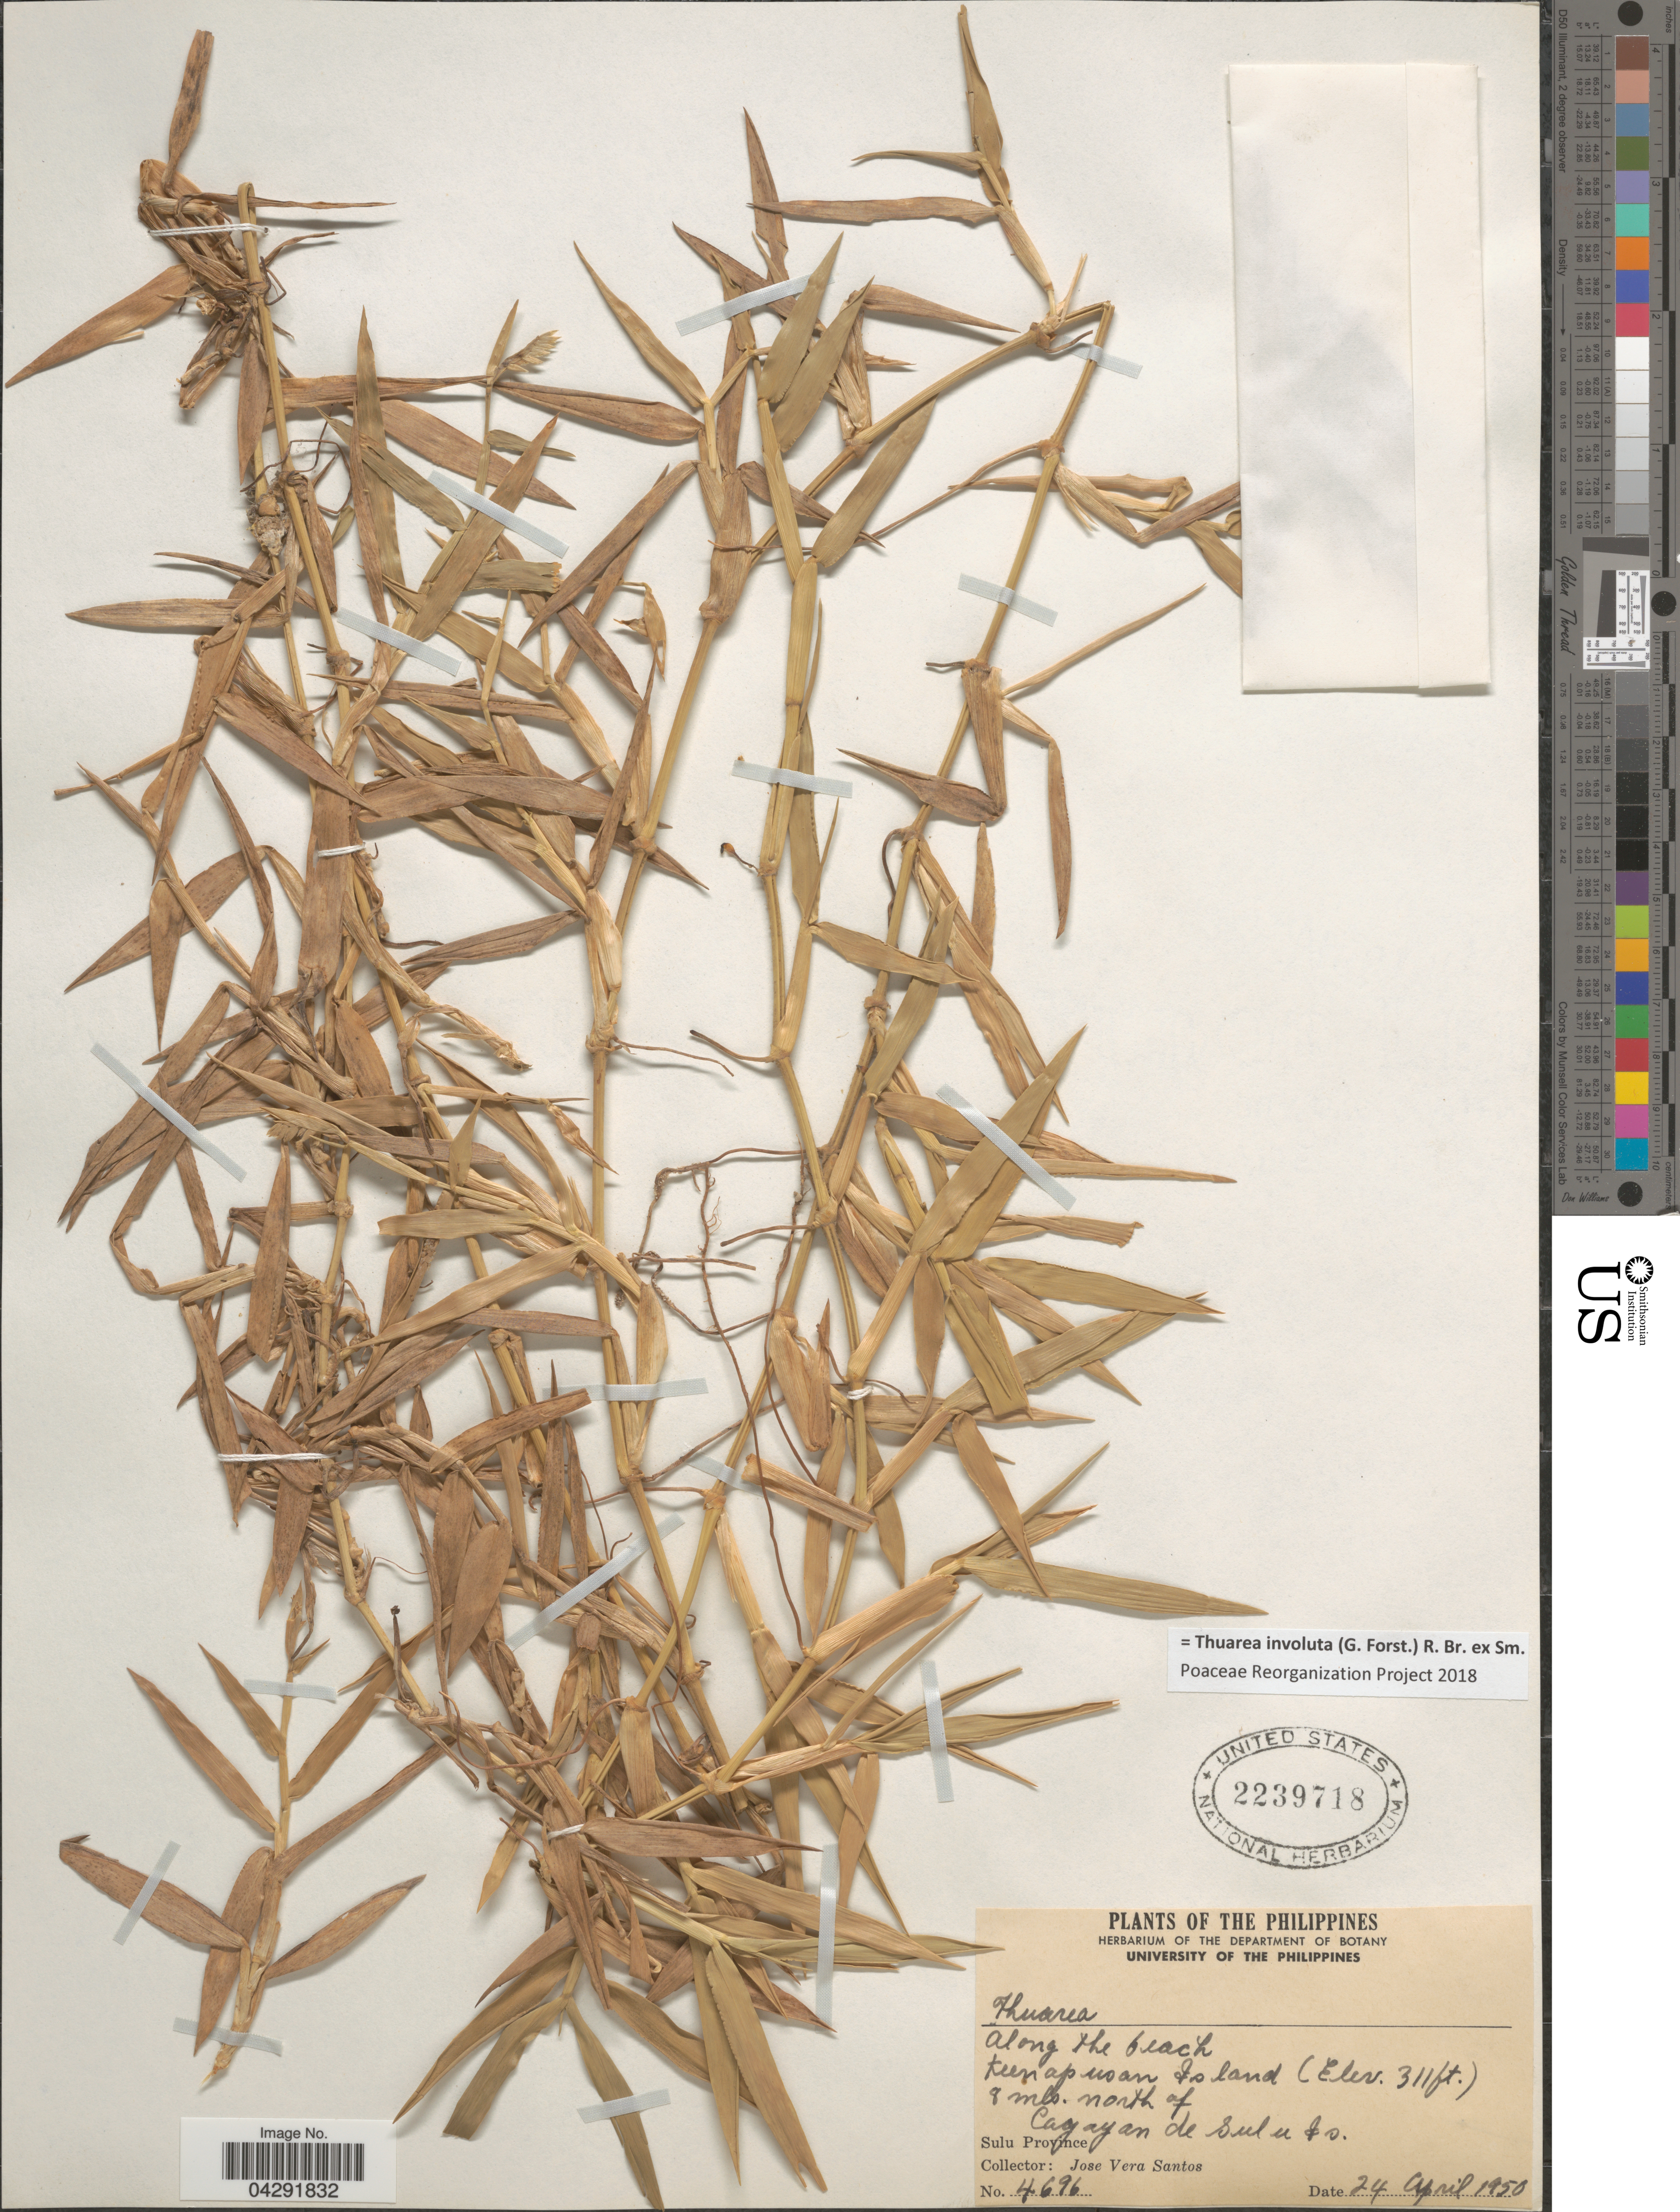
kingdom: Plantae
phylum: Tracheophyta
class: Liliopsida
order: Poales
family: Poaceae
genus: Thuarea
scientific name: Thuarea involuta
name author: (G. Forst.) R. Br. ex Sm.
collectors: J. Santos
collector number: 4696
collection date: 1950-04-24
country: Philippines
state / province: Muslim Mindanao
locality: Along the beach. Keenapusan Island. 8 mls. north of Cagayan de Sulu Is. Sulu Province.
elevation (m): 95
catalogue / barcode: US 2239718